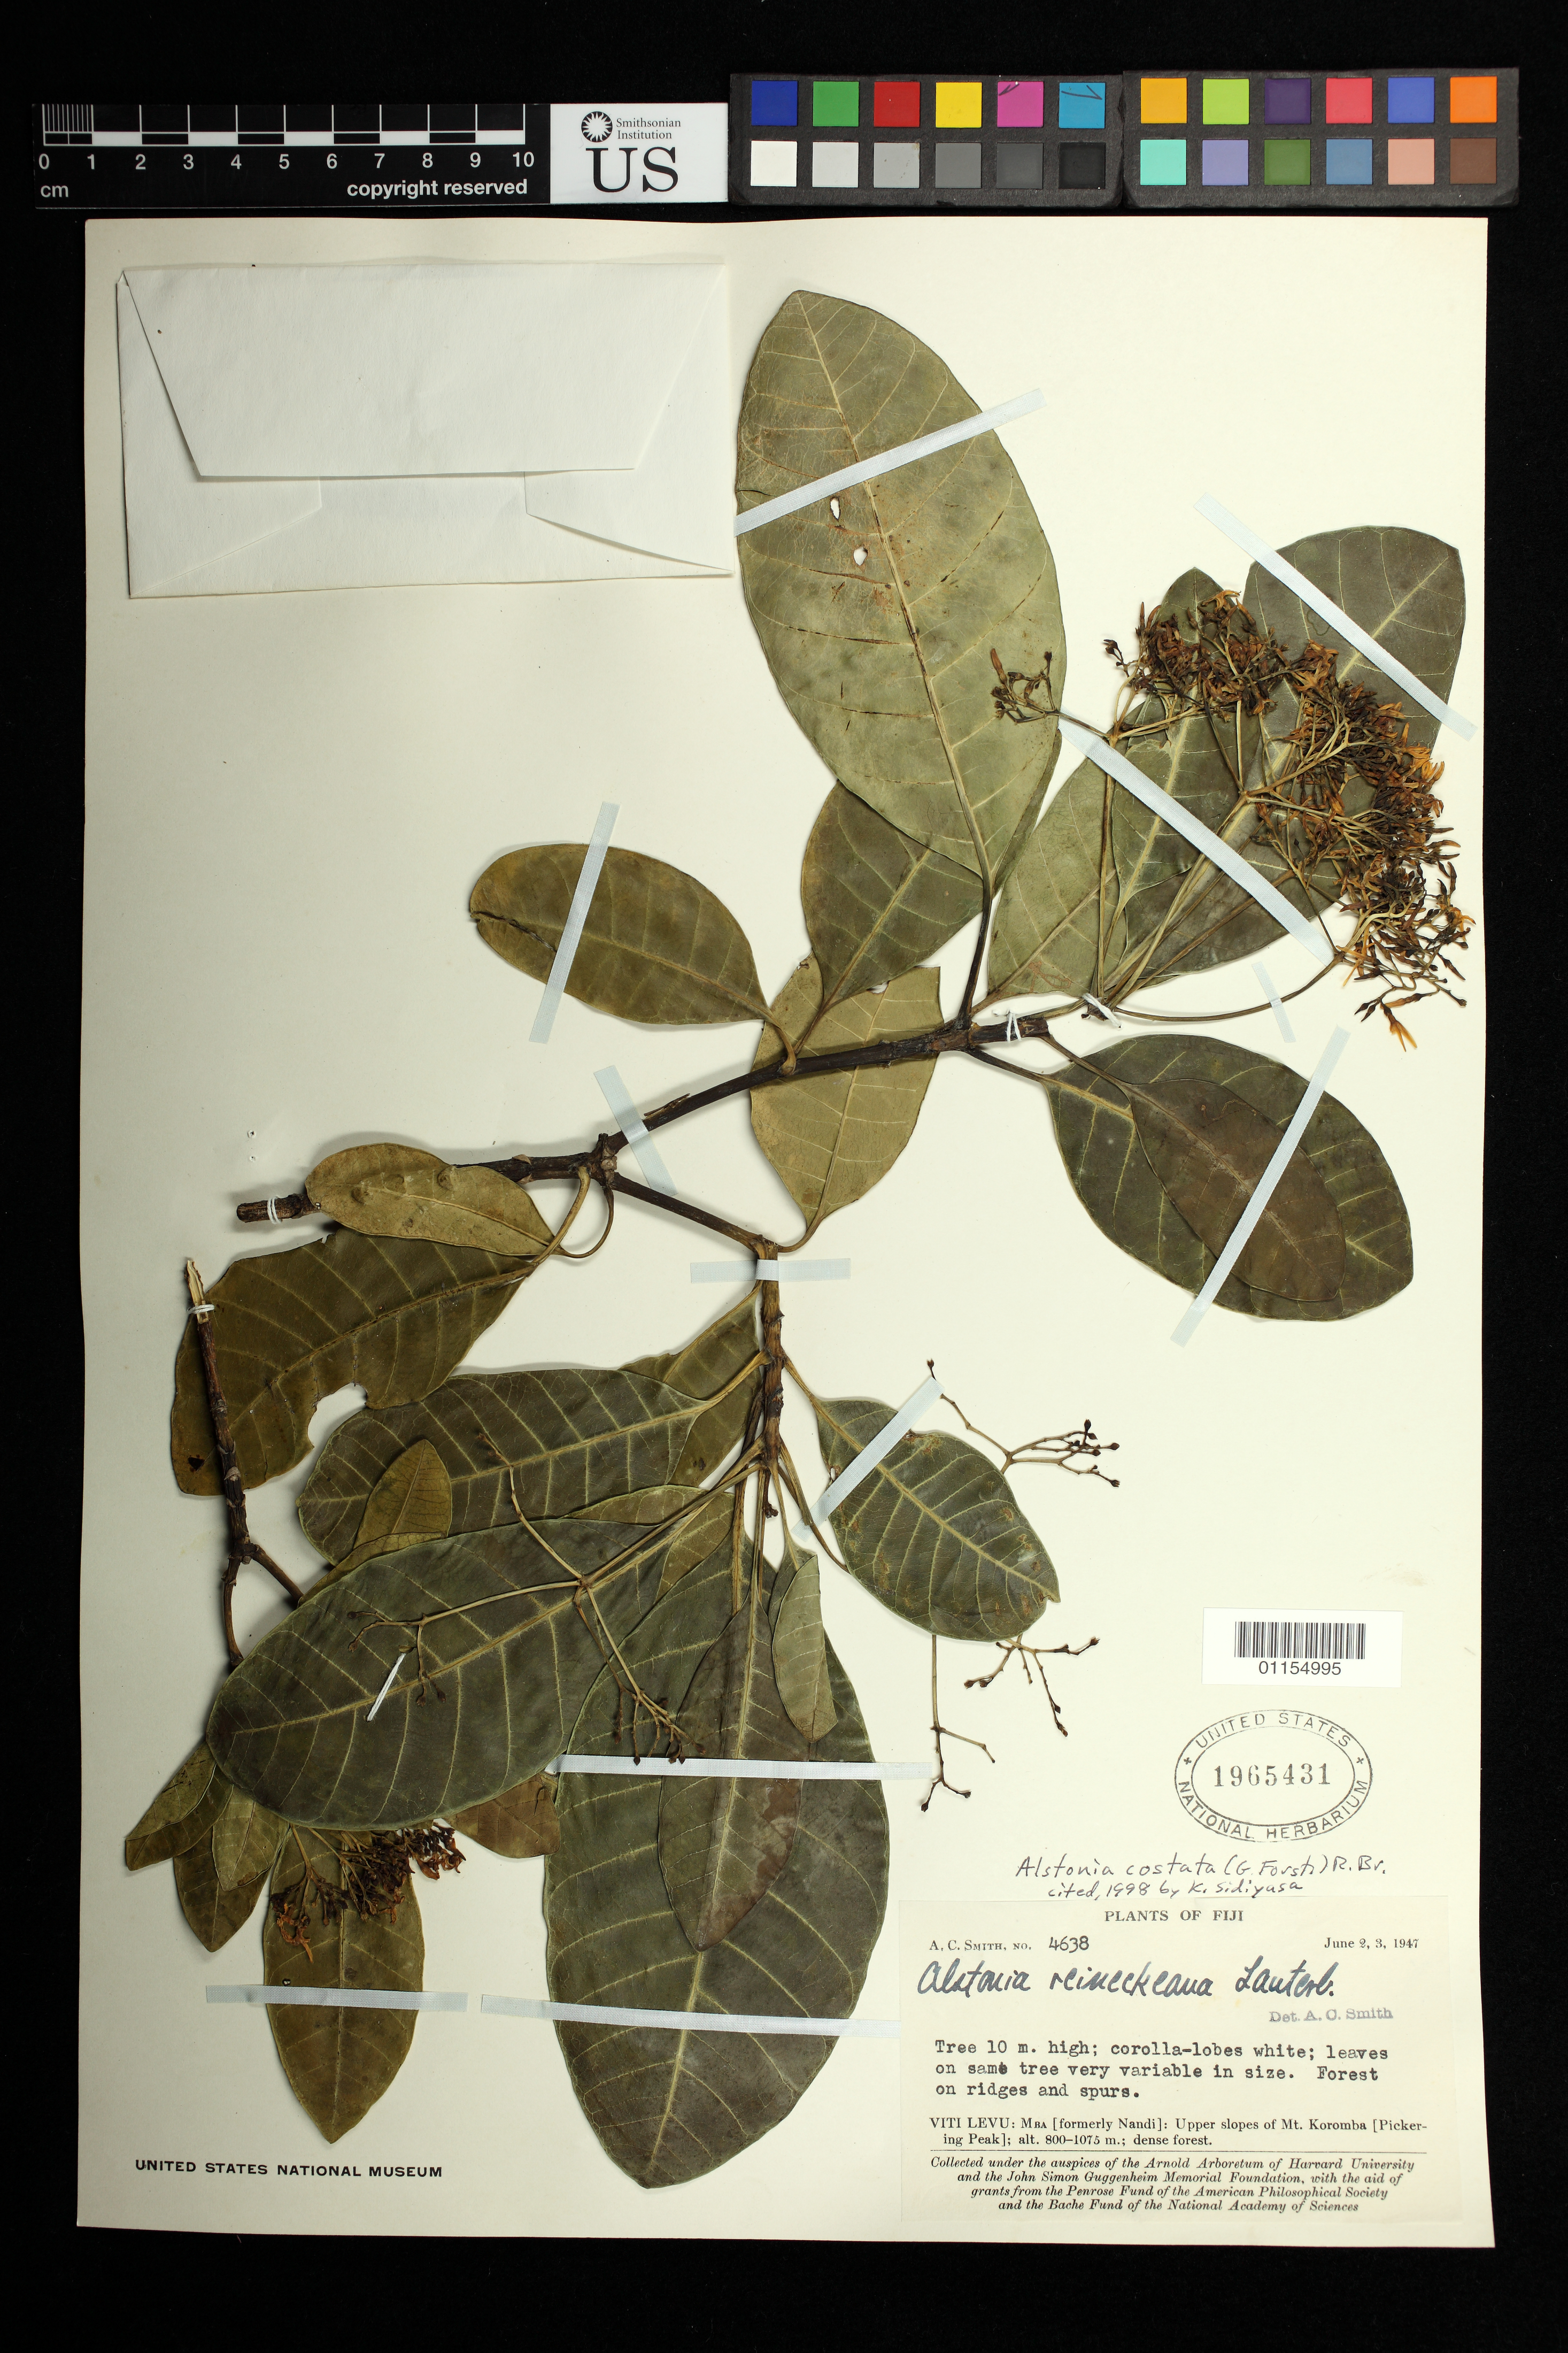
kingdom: Plantae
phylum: Tracheophyta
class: Magnoliopsida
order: Gentianales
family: Apocynaceae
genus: Alstonia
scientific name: Alstonia costata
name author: (G. Forst.) R. Br.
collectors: A. C. Smith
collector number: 4638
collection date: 1947-06-02/1947-06-03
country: Fiji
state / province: Mba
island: Viti Levu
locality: Upper slopes of Mt. Koromba [Pickering Peak]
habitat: Forest on ridges and spurs. Dense forest.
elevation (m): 800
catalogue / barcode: US 1965431